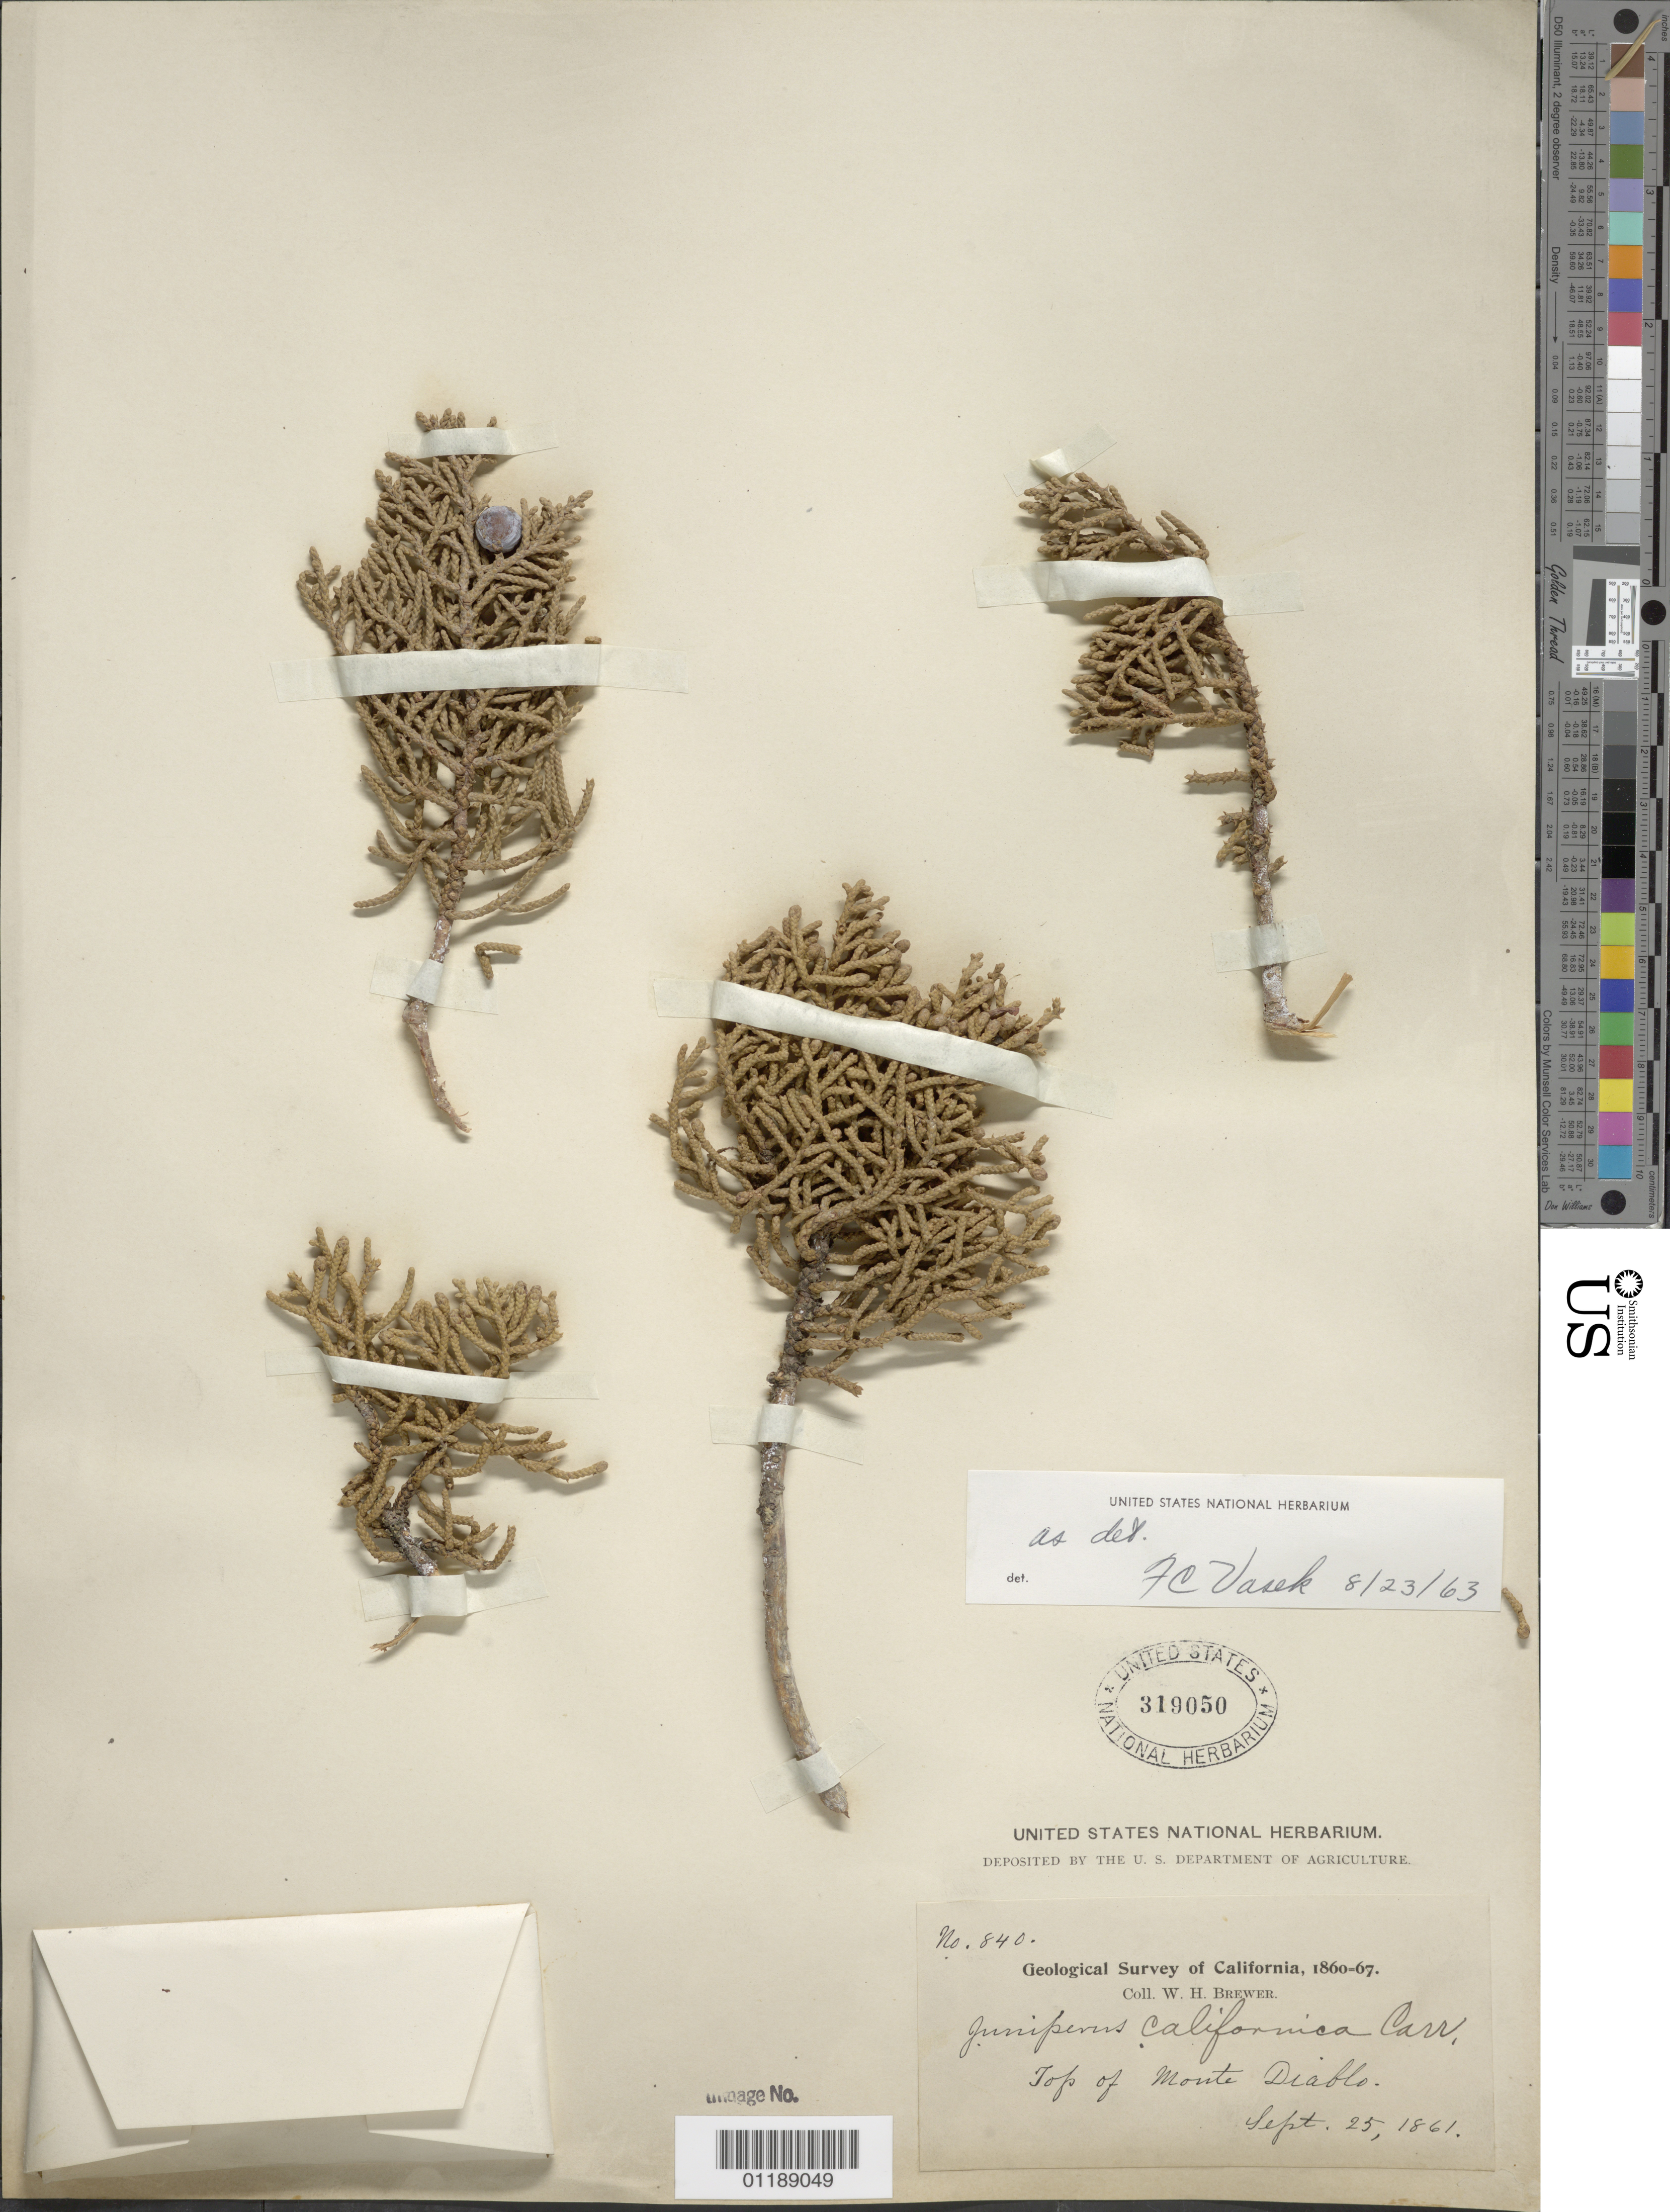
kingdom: Plantae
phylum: Tracheophyta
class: Pinopsida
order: Pinales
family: Cupressaceae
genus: Juniperus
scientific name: Juniperus californica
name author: Carrière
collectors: W. H. Brewer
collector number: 840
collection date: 1861-09-25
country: United States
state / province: California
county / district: Contra Costa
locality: Top of Monte Diablo.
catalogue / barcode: US 319050